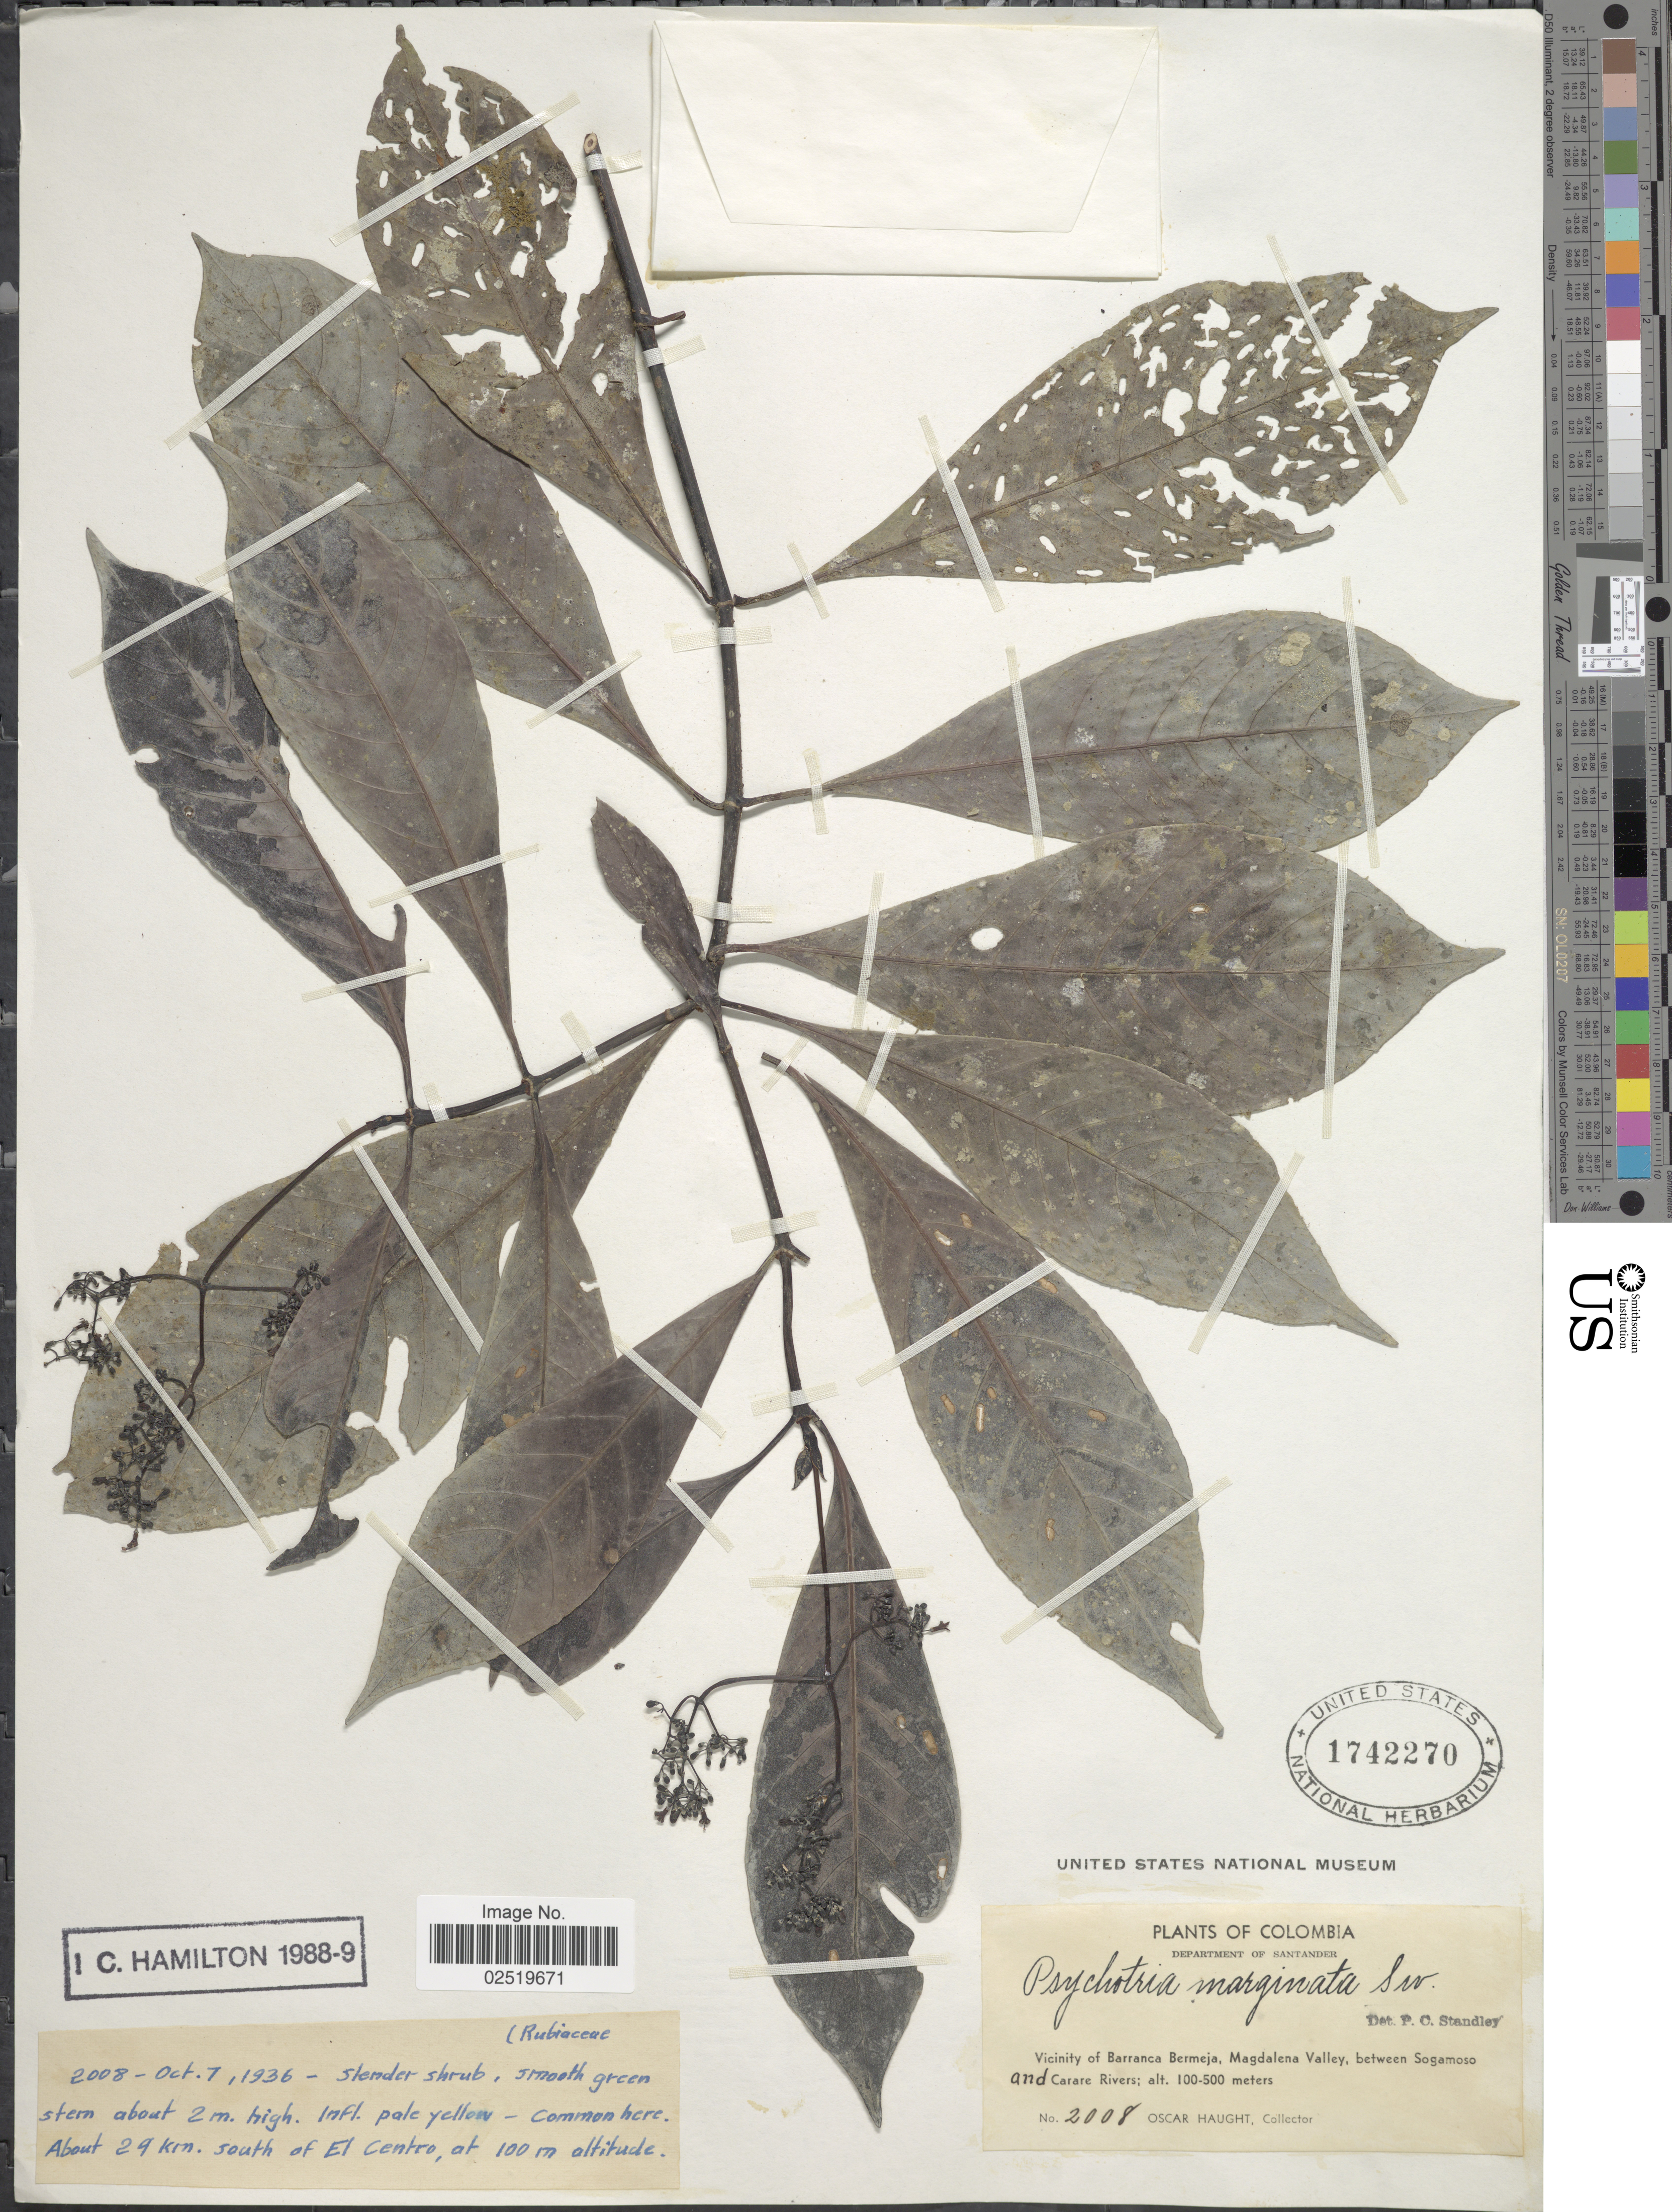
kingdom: Plantae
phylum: Tracheophyta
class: Magnoliopsida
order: Gentianales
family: Rubiaceae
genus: Psychotria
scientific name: Psychotria marginata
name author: Sw.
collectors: O. L. Haught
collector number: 2008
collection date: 1936-10-07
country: Colombia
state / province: Santander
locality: Vicinity of Barranca Bermeja, Magalena Valley, between Sogamoso and Carare Rivers, about 24 [interpreted] km. south of El Centro.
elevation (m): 100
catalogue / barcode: US 1742270